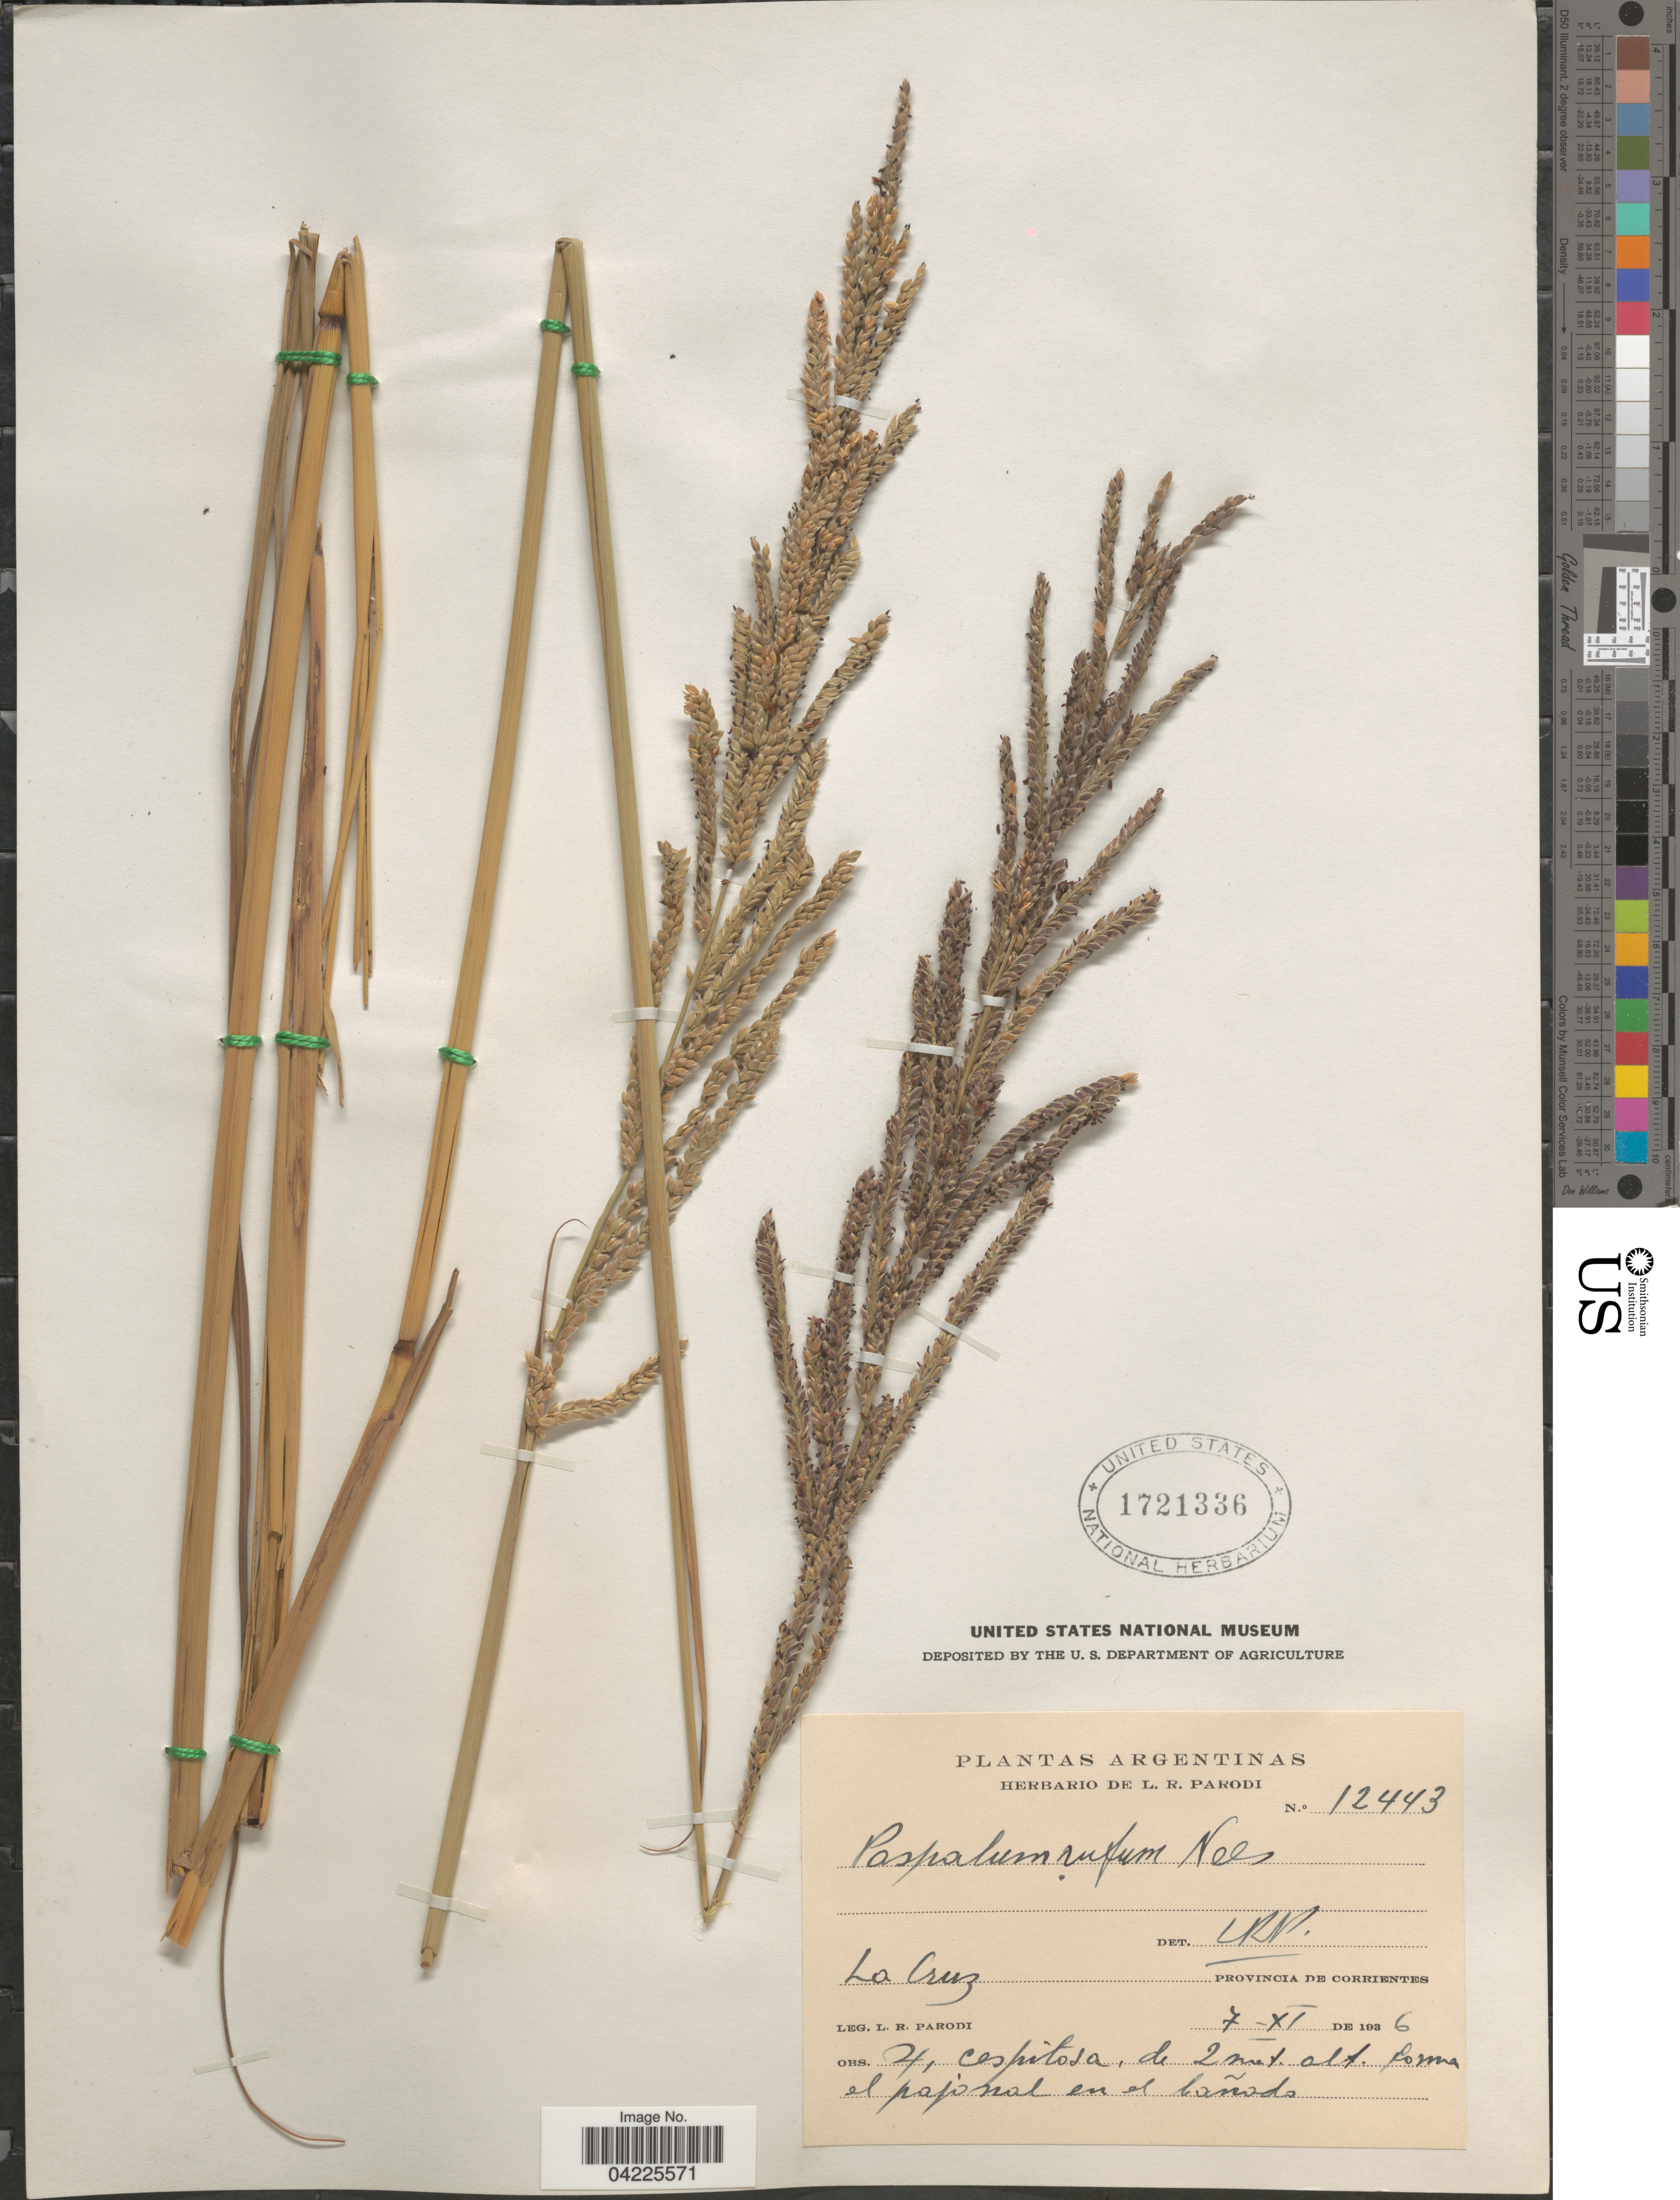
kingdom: Plantae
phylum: Tracheophyta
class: Liliopsida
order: Poales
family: Poaceae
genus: Paspalum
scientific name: Paspalum rufum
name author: Nees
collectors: L. R. Parodi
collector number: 12443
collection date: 1936-11-07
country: Argentina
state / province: Corrientes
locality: La Cruz.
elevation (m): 2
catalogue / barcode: US 1721336